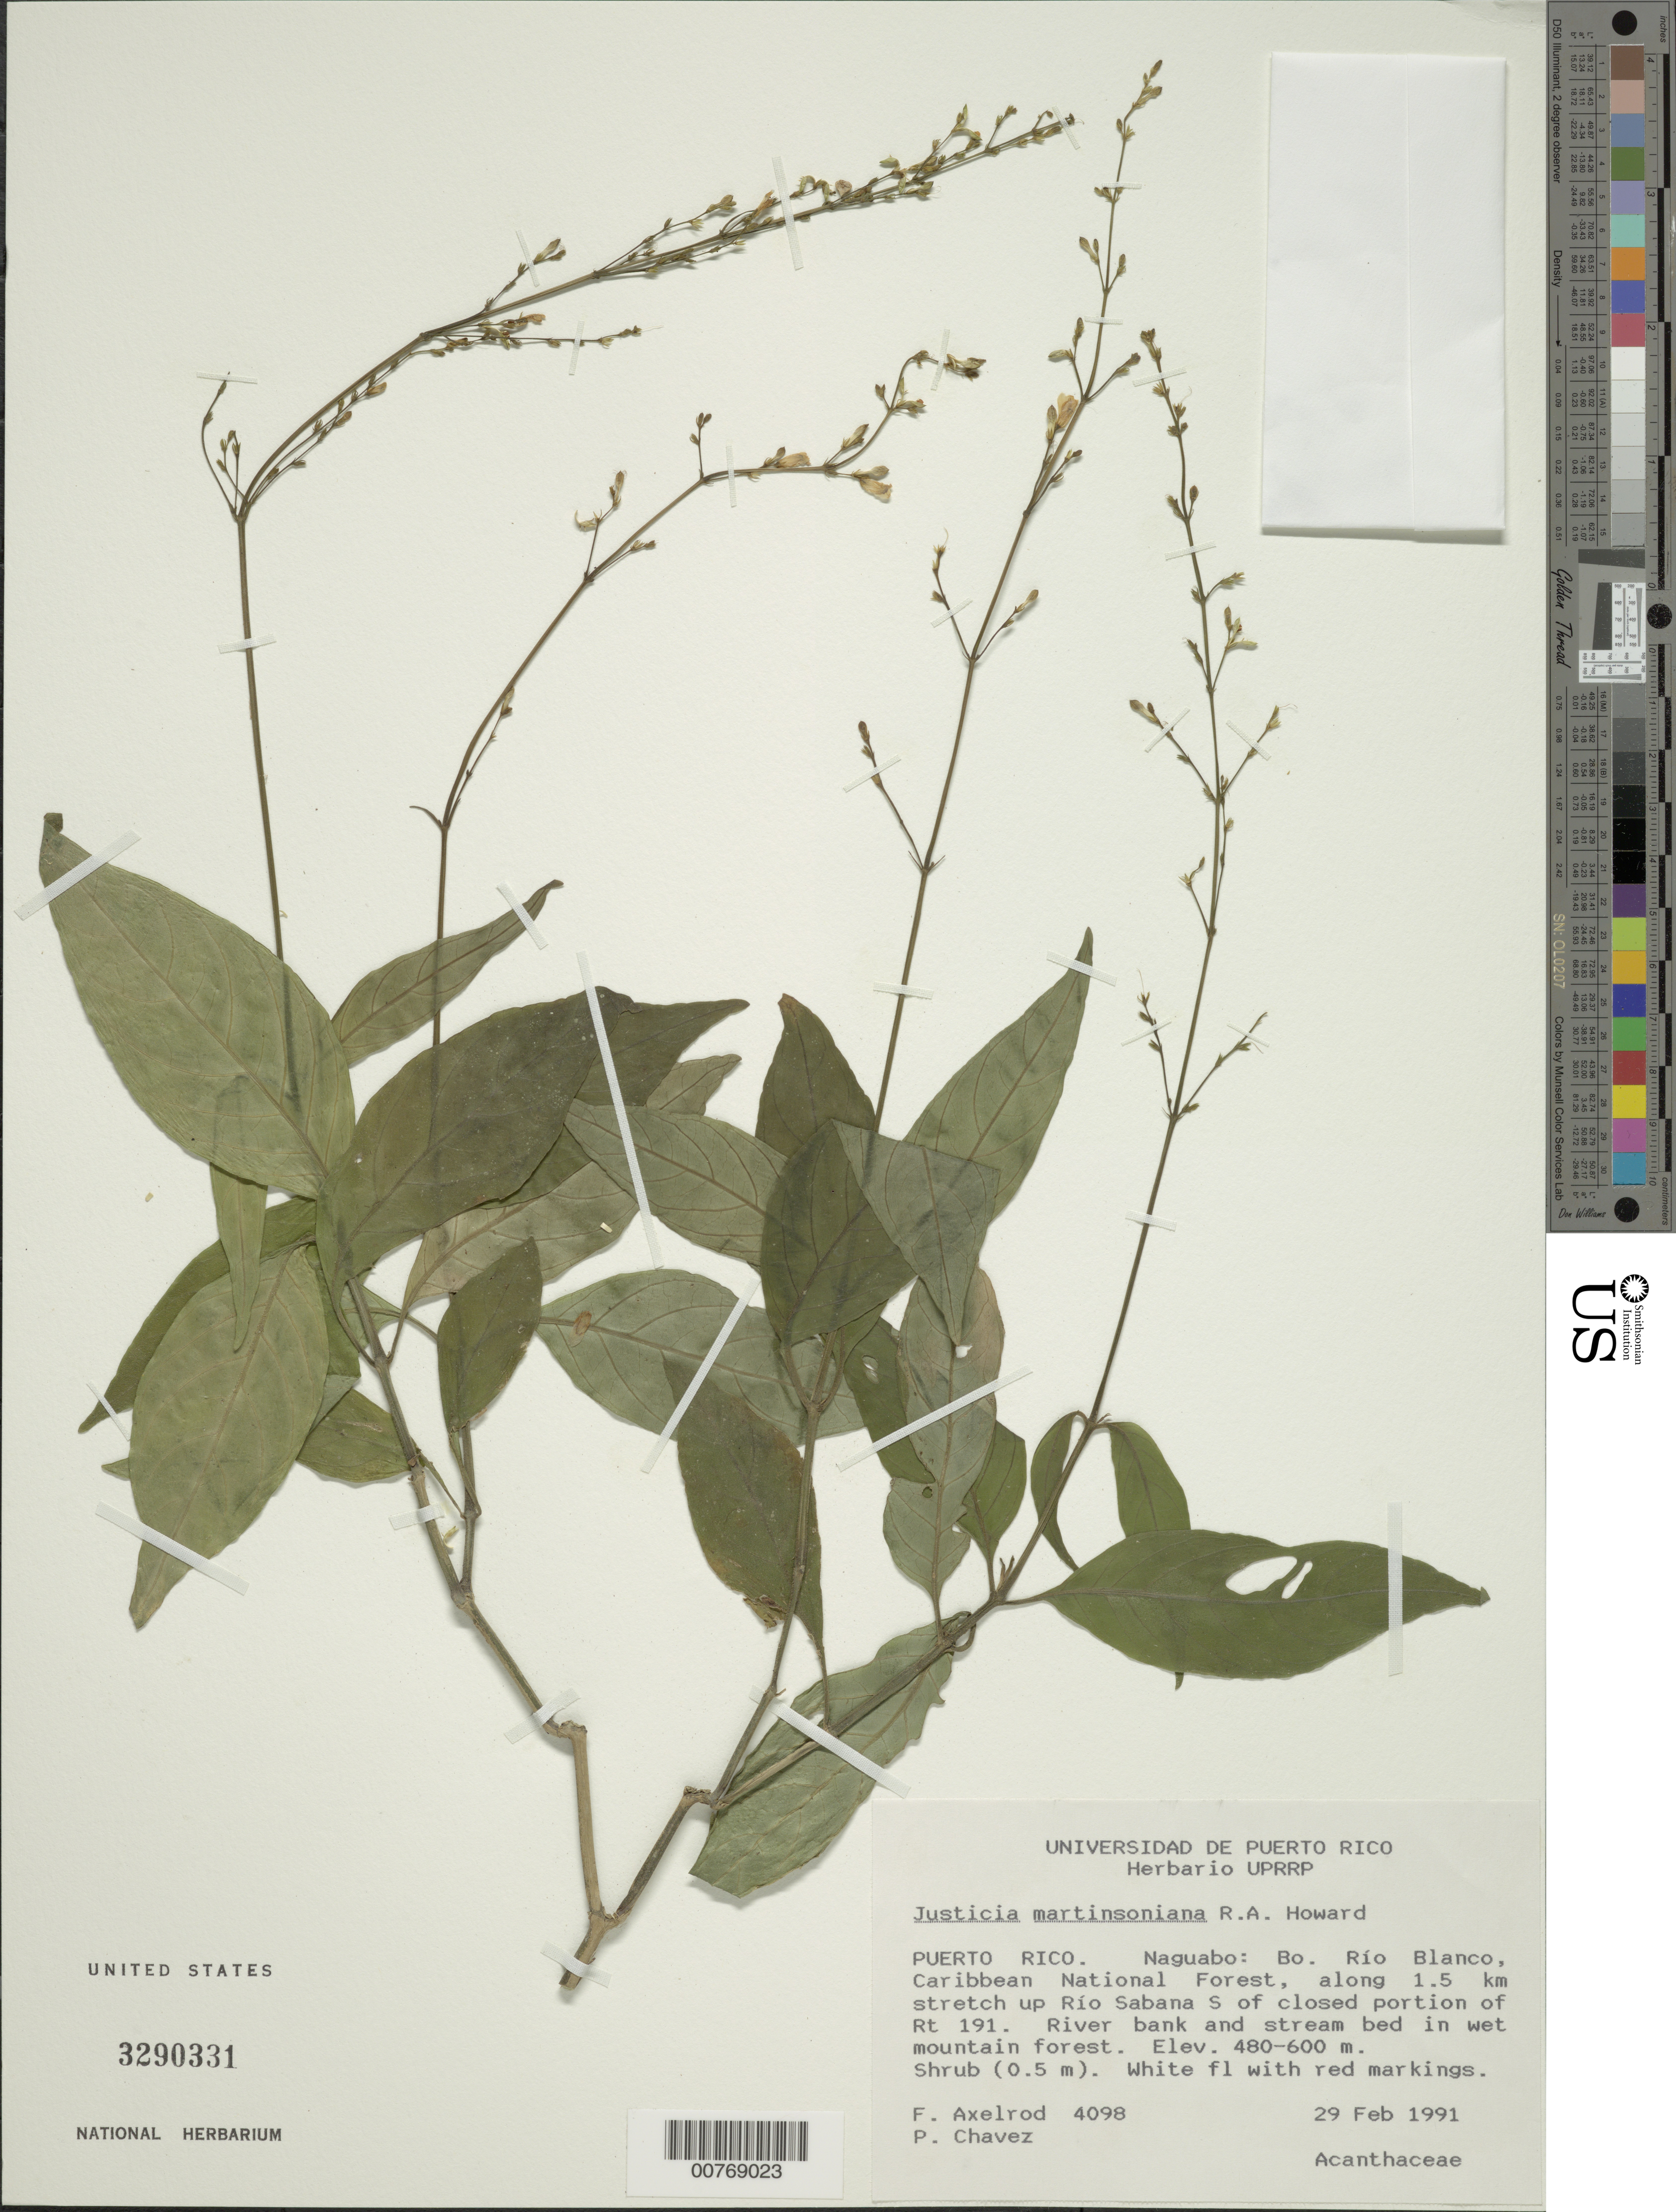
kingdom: Plantae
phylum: Tracheophyta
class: Magnoliopsida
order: Lamiales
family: Acanthaceae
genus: Justicia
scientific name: Justicia martinsoniana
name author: R.A. Howard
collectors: F. S. Axelrod & P. Chavez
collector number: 4098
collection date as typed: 29 Feb 1991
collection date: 1991-02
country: Puerto Rico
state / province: Naguabo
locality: Naguabo: Bo. Río Blanco, Caribbean National Forest, along 1.5 km stretch up Río Sabana, S of closed portion of Rt. 191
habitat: River bank and stream bed in wet mountain forest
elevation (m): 480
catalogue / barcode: US 3290331